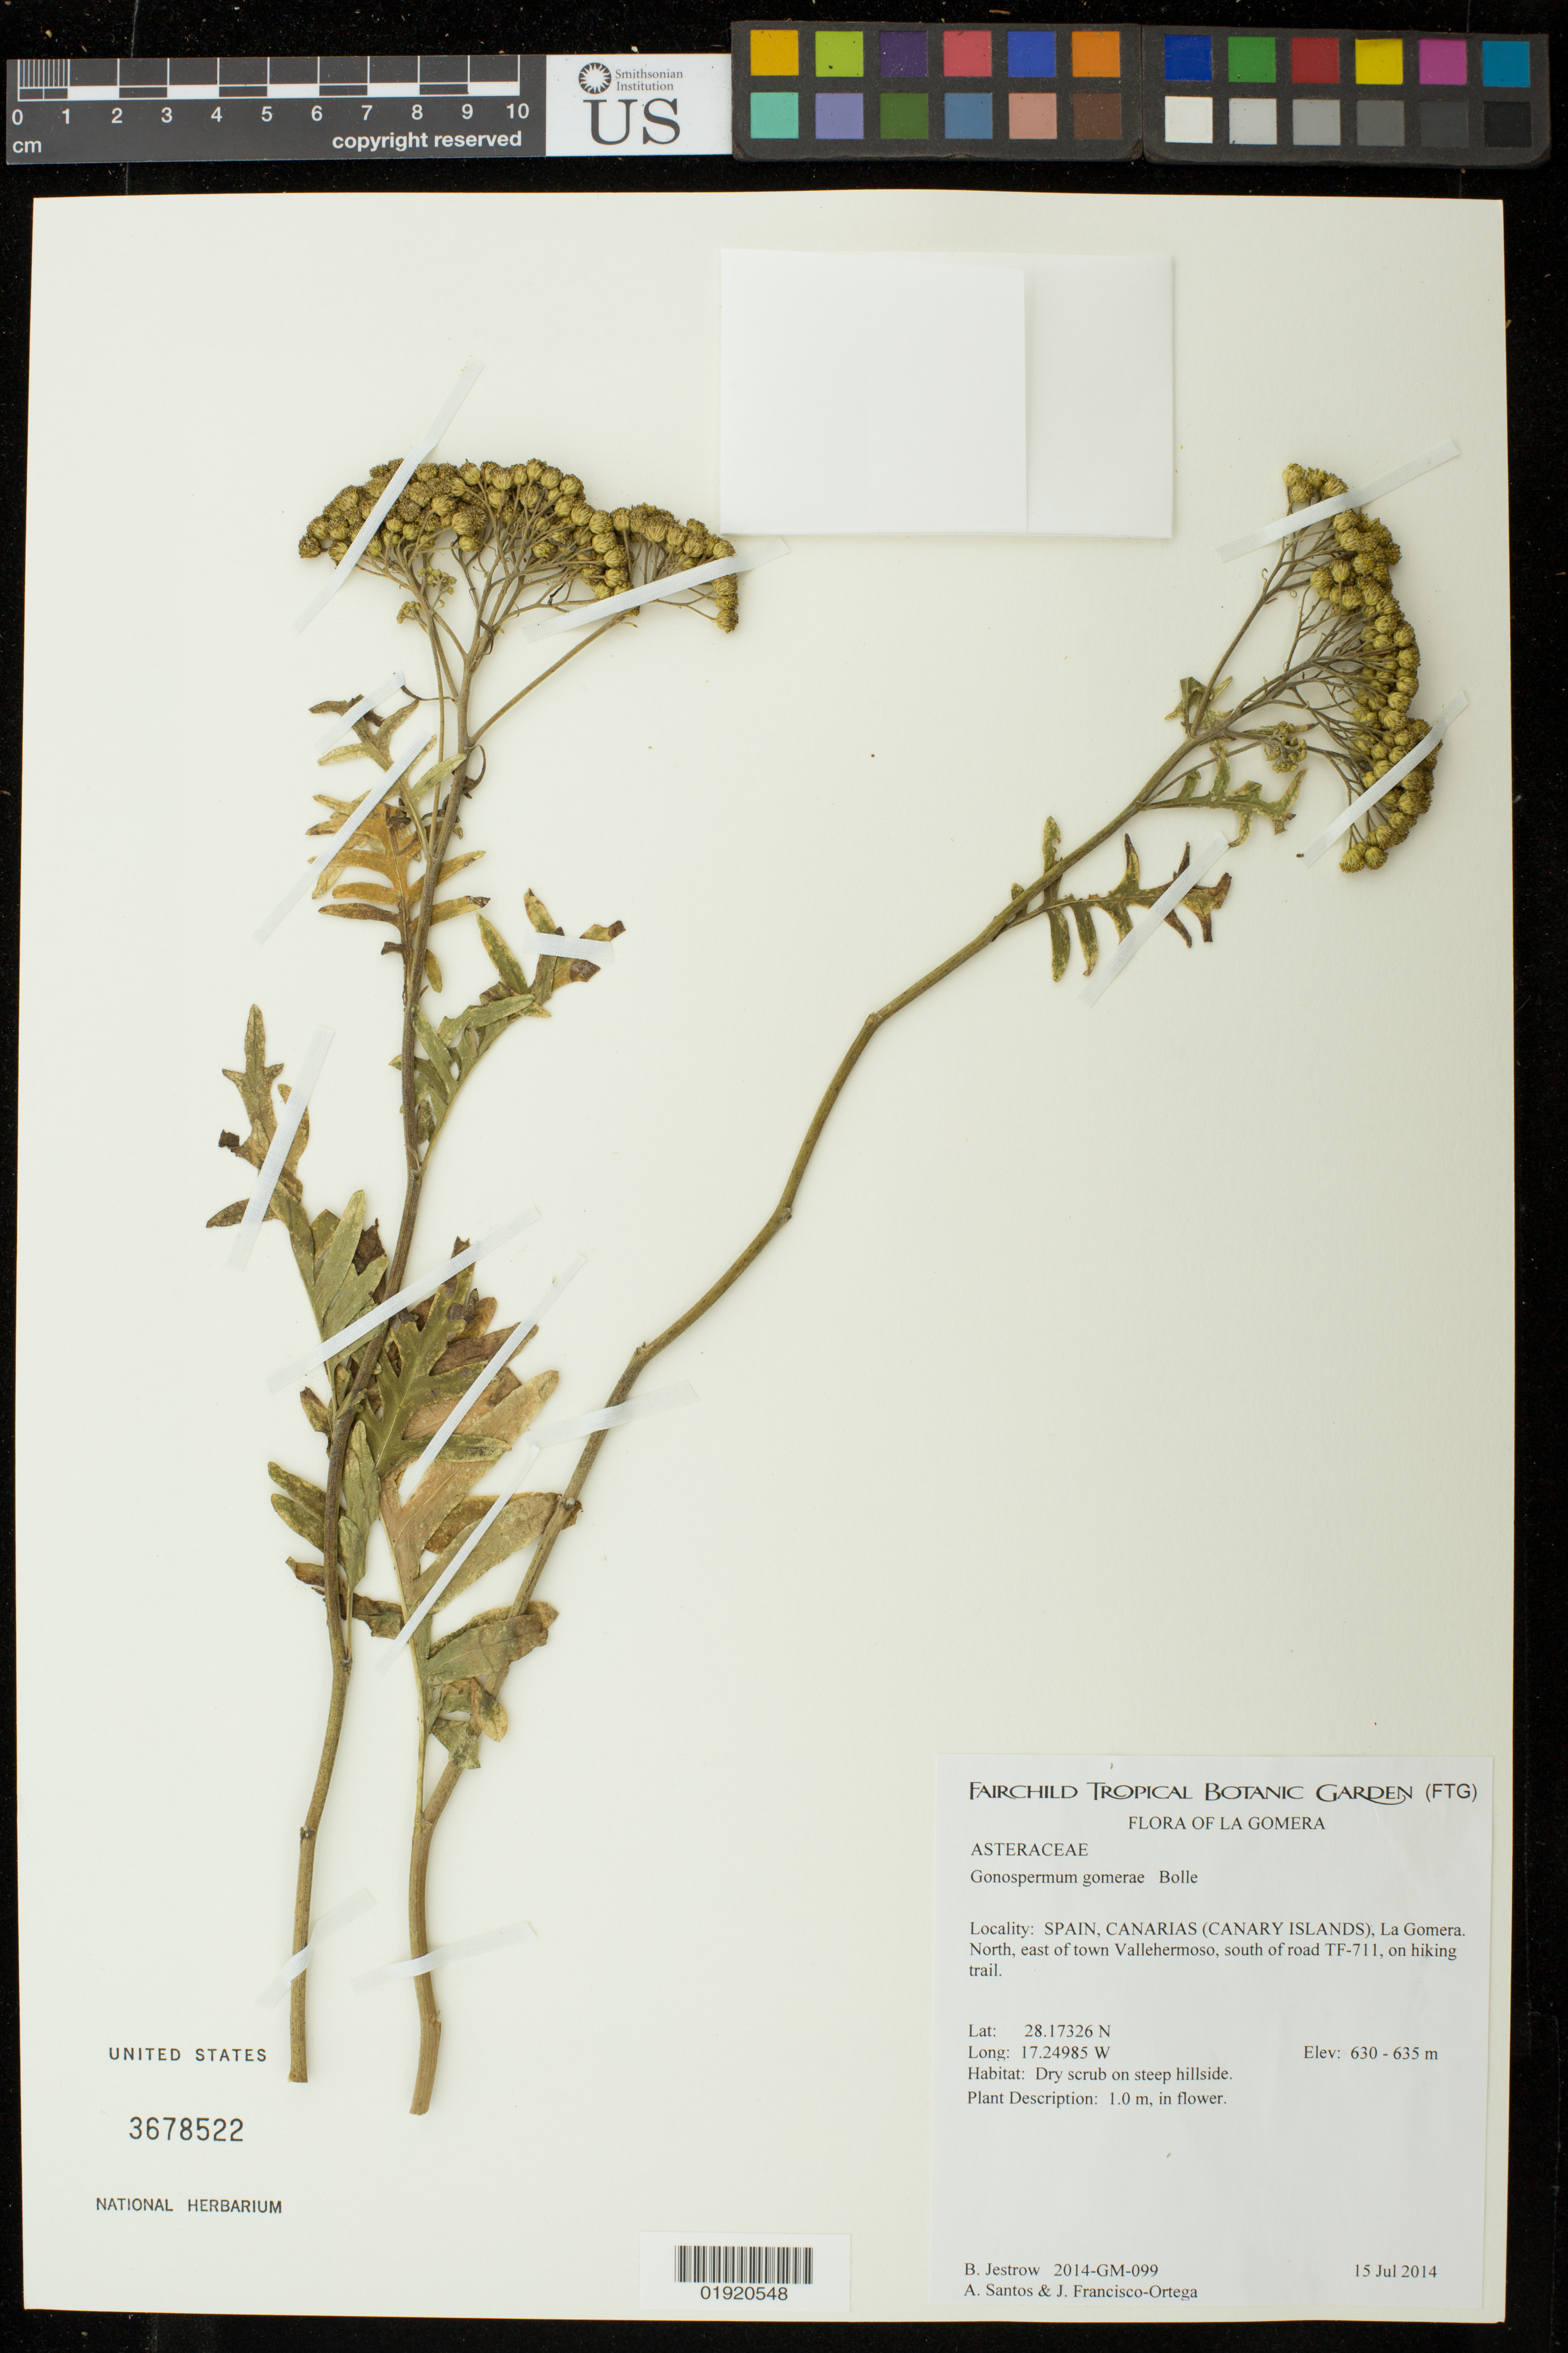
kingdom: Plantae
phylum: Tracheophyta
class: Magnoliopsida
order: Asterales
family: Asteraceae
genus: Gonospermum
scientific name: Gonospermum gomerae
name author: Bolle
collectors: B. Jestrow, A. Santos & J. Fransisco-Ortega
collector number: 099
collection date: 2014-07-15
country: Spain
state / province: Canarias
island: Gomera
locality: Spain, Canarias (Canary Islands), La Gomera.North, east of town Vallehermoso.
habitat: Dry scrub on steep hillside.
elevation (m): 630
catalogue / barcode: US 3678522